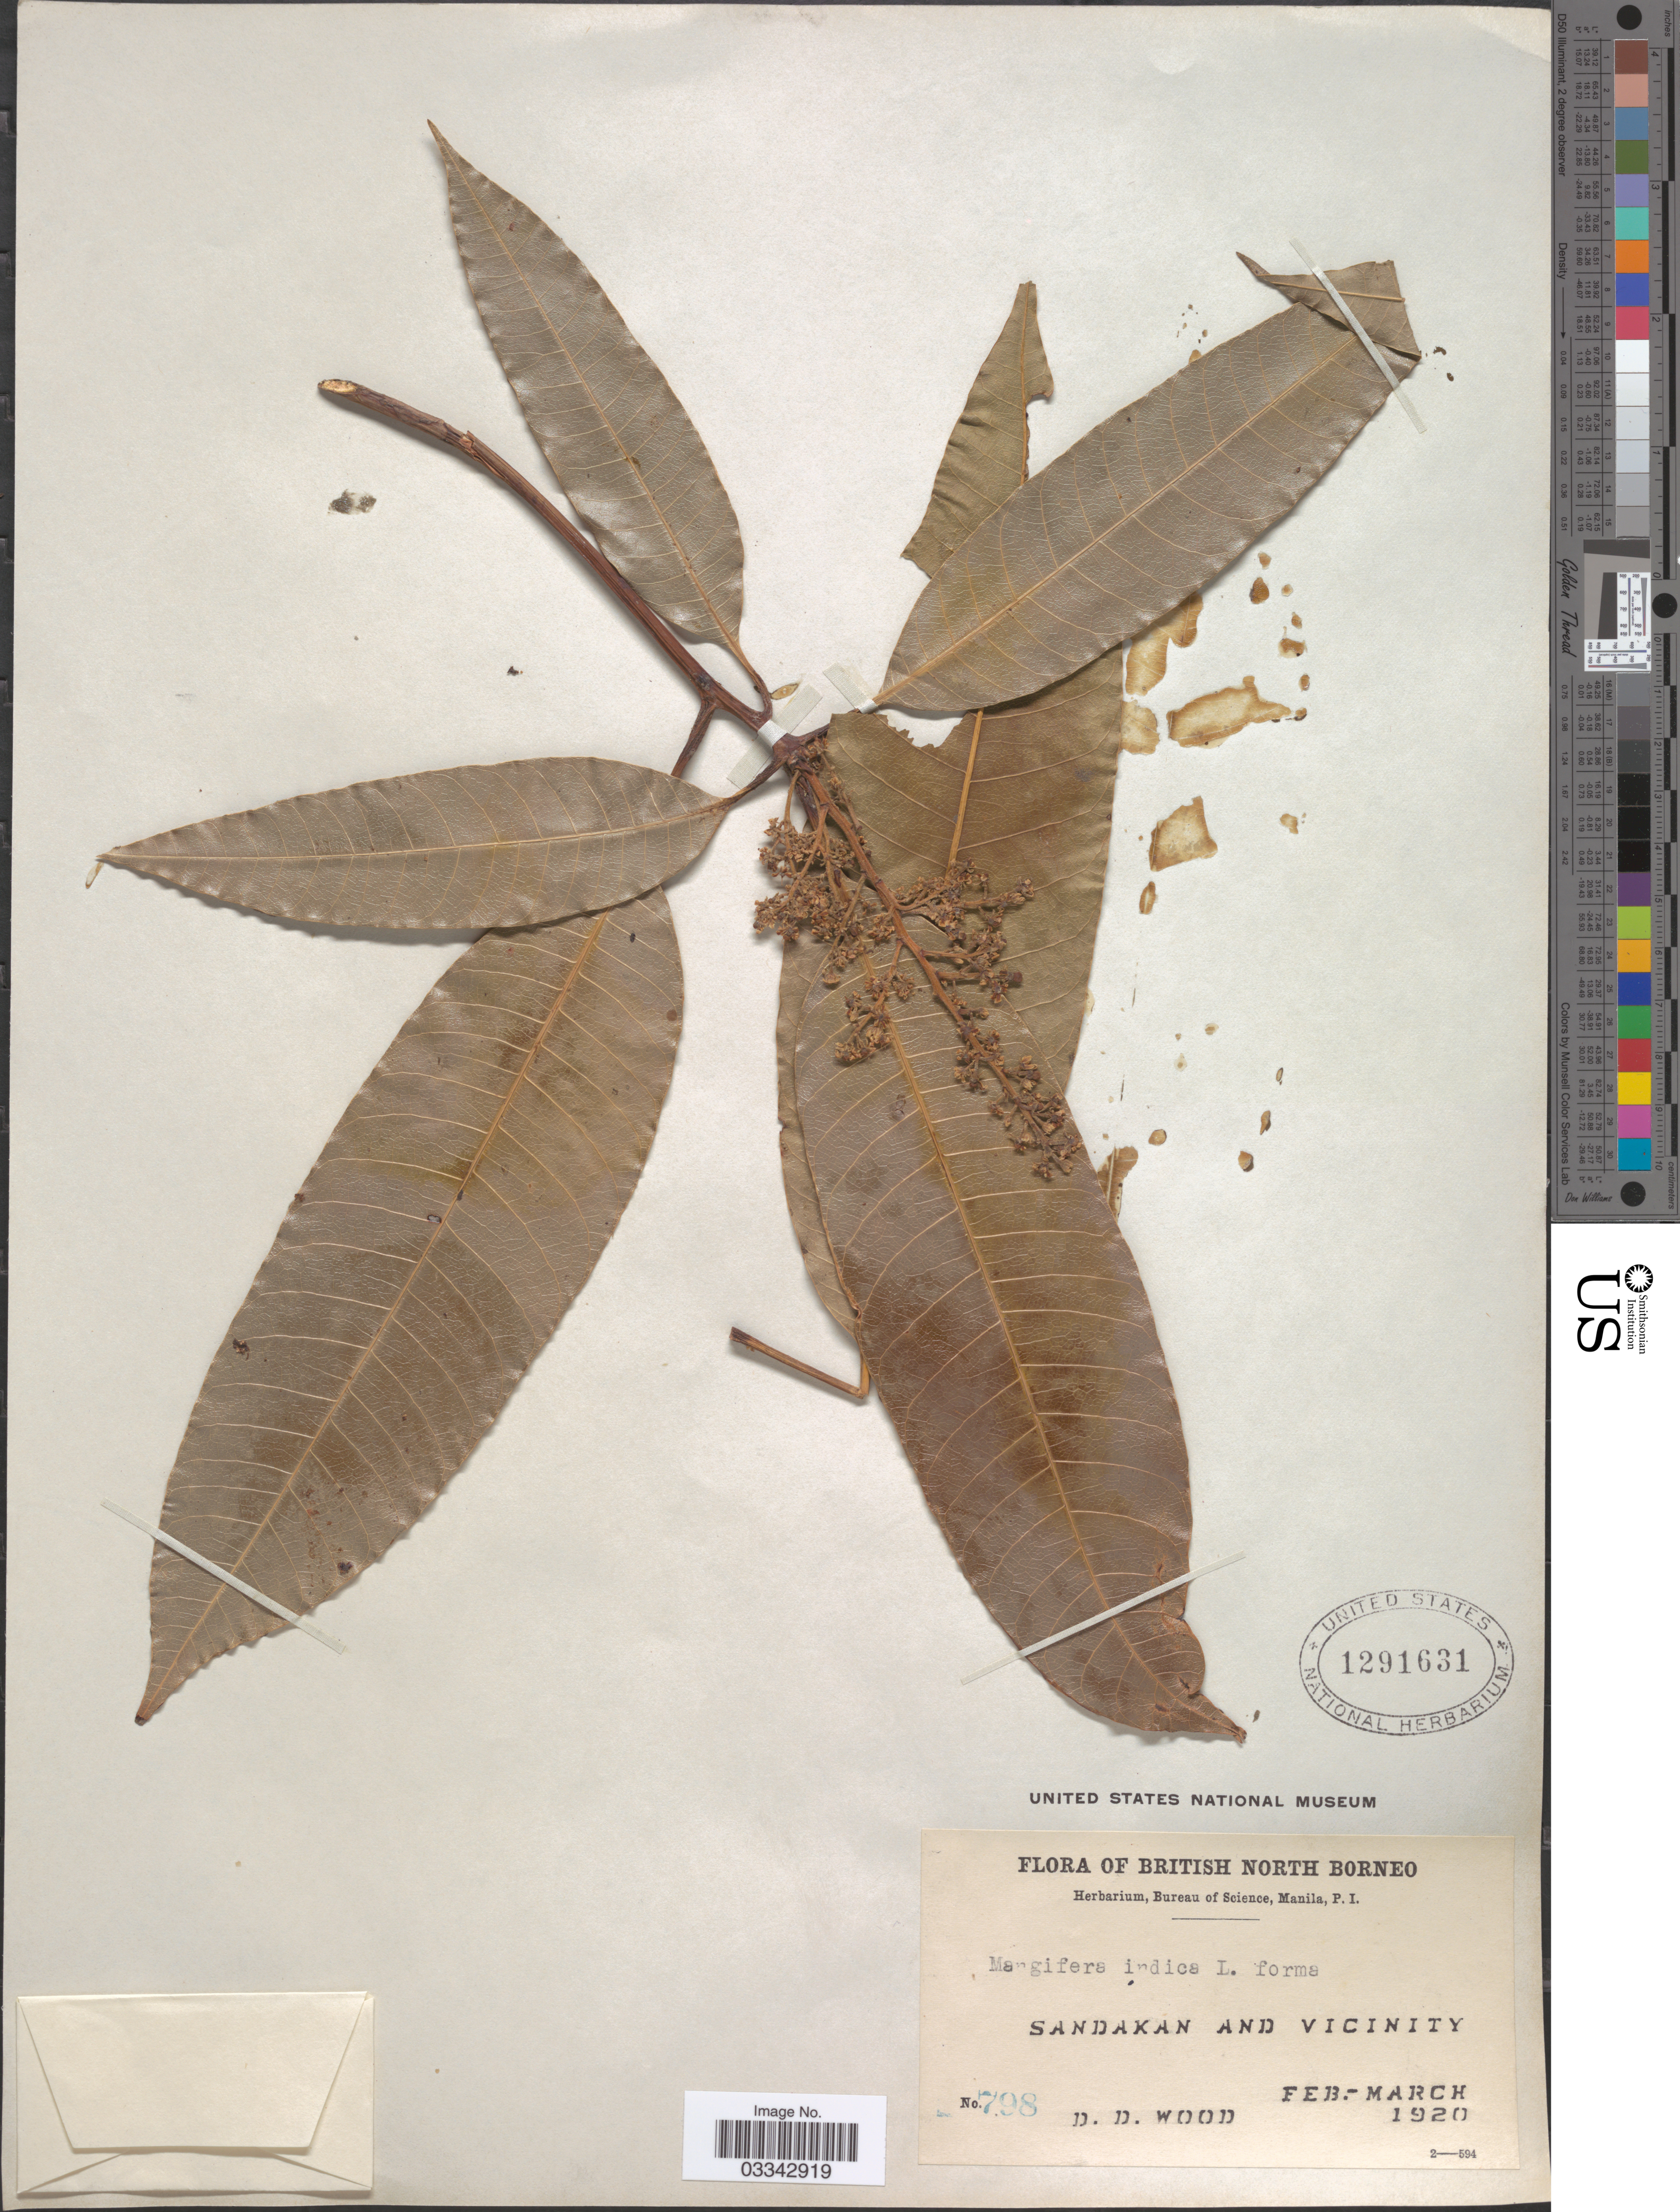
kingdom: Plantae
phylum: Tracheophyta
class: Magnoliopsida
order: Sapindales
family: Anacardiaceae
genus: Mangifera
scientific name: Mangifera indica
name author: L.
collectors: D. Wood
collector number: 798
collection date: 1920-02/1920-03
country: Malaysia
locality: British North Borneo. Sandakan and vicinity.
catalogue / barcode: US 1291631